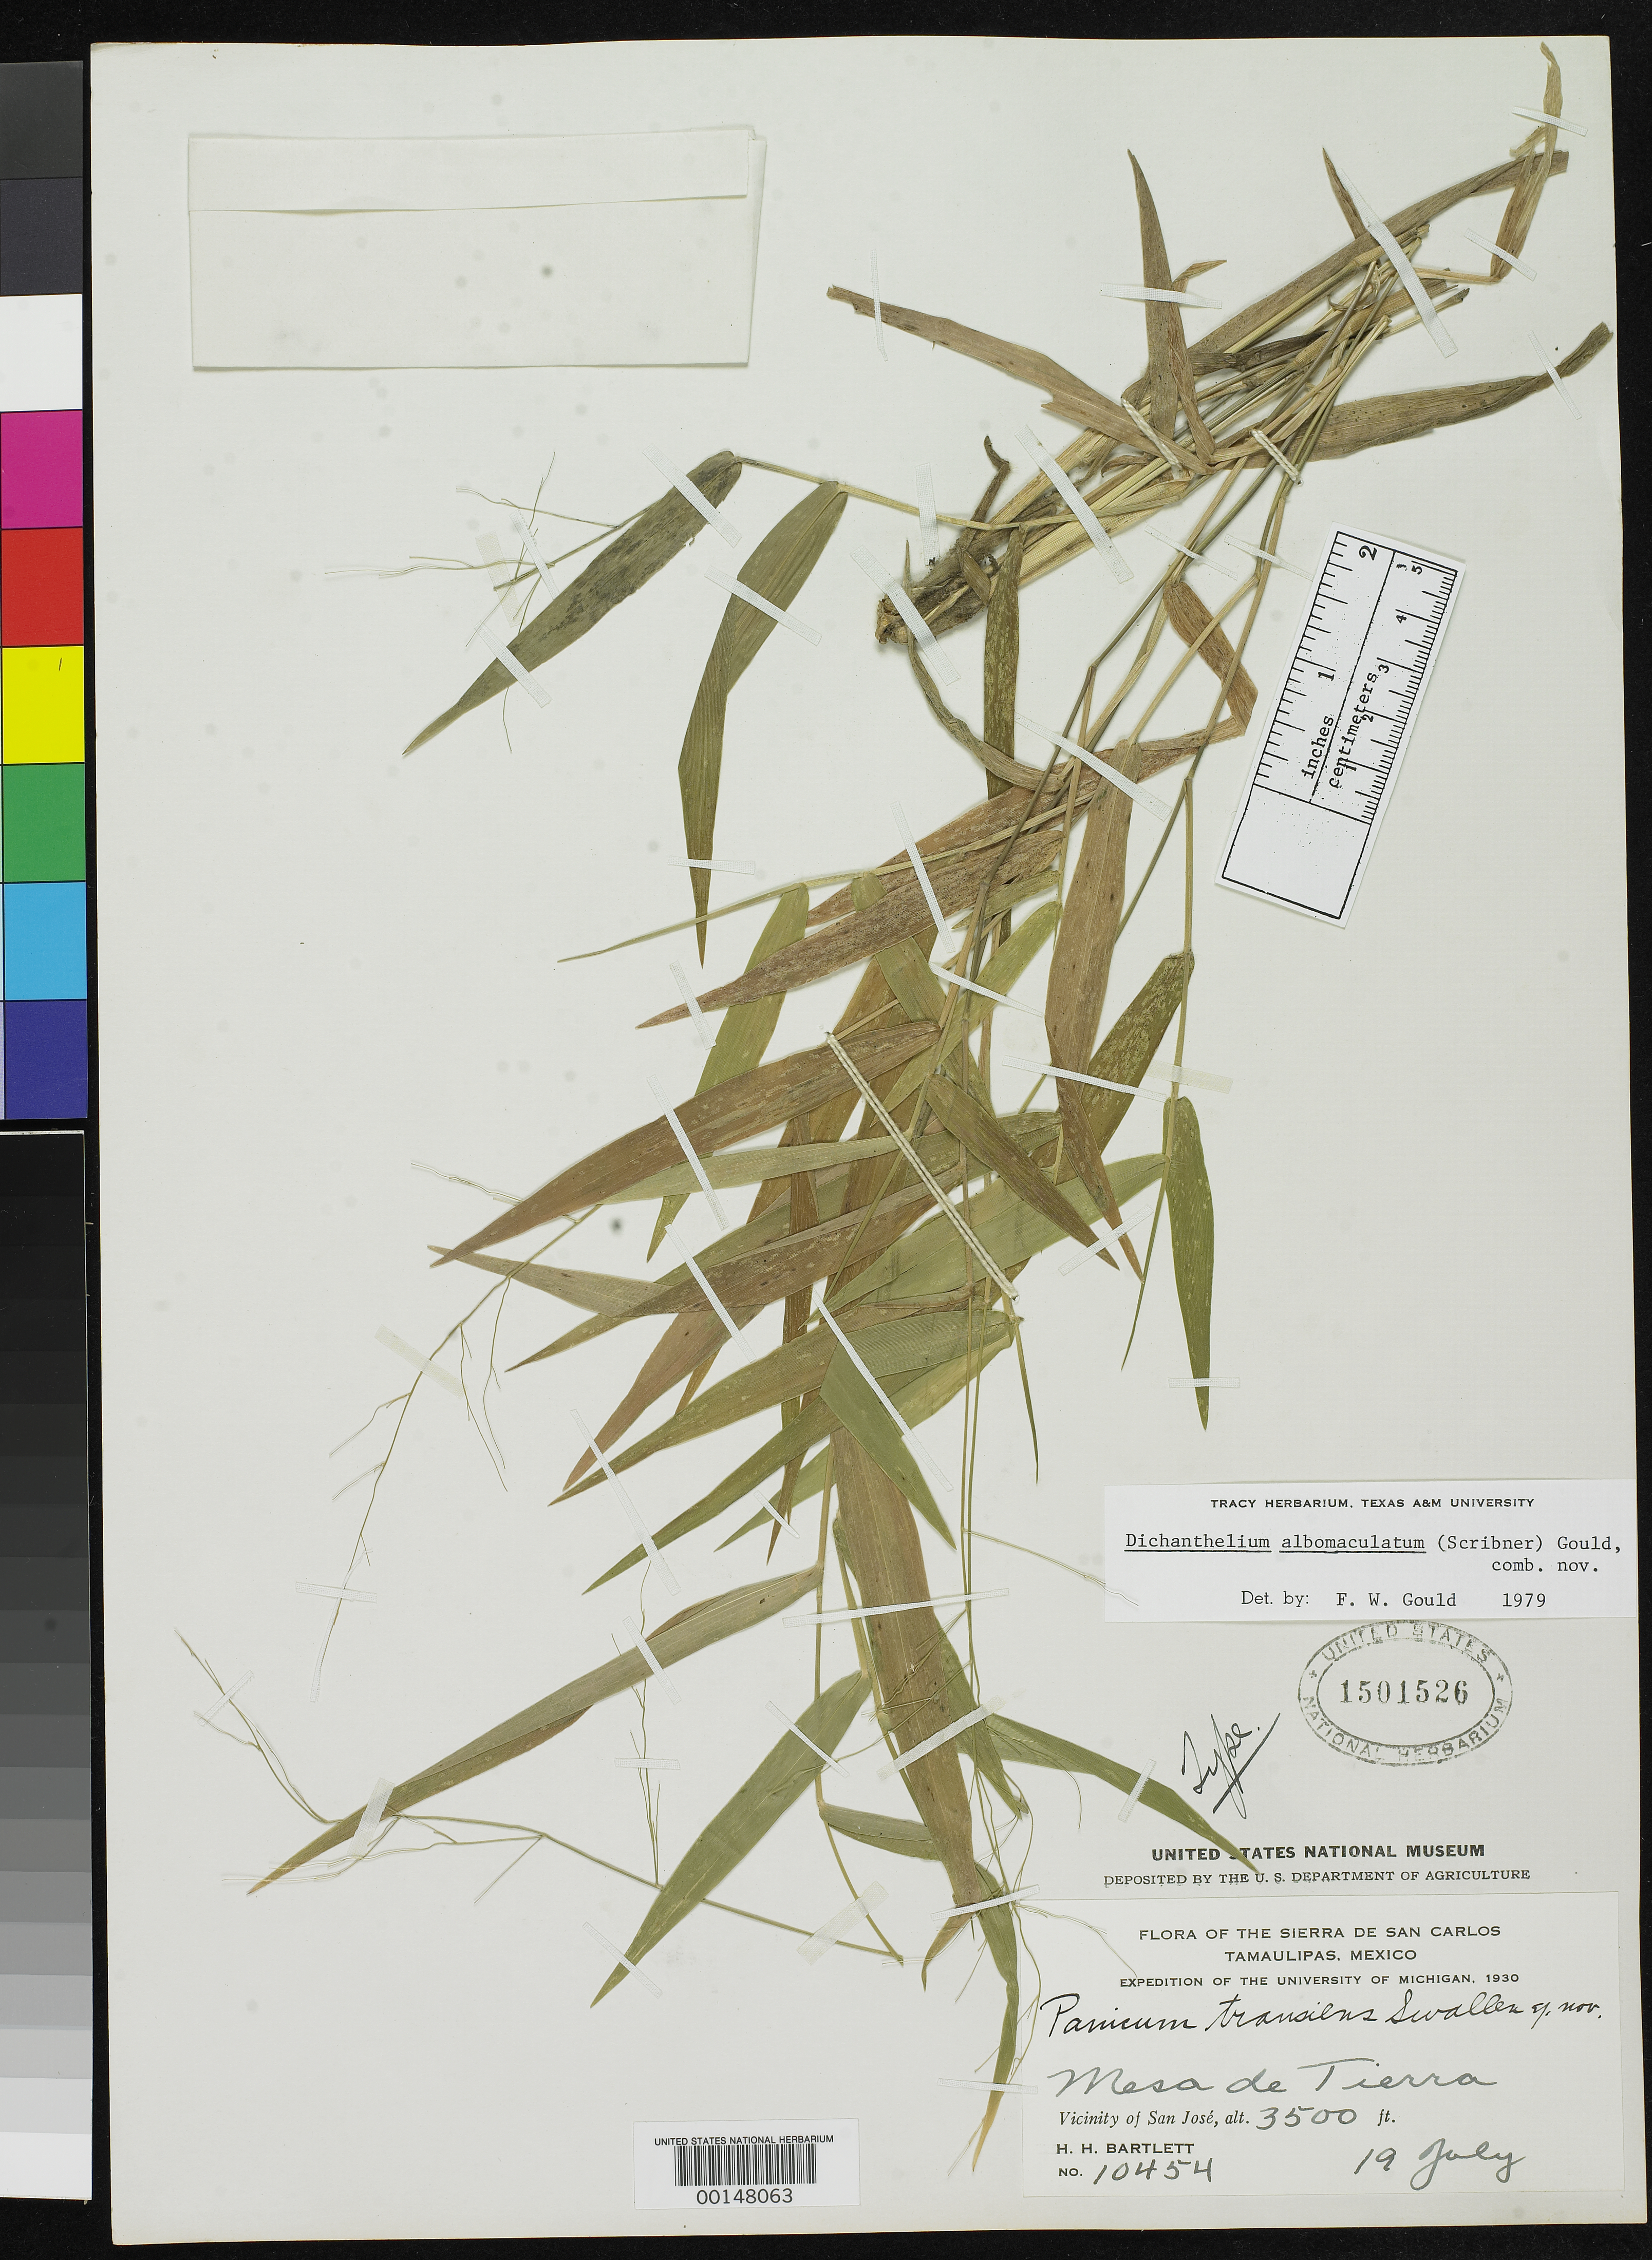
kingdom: Plantae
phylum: Tracheophyta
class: Liliopsida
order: Poales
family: Poaceae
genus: Panicum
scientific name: Panicum transiens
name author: Swallen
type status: Holotype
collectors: H. H. Bartlett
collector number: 10454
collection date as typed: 19 Jul 1930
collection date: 1930-07-19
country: Mexico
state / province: Tamaulipas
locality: Mesa de Tierra, Sierra de San Carlos near San Jose; alt. 3500 ft.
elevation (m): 1067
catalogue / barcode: US 1501526